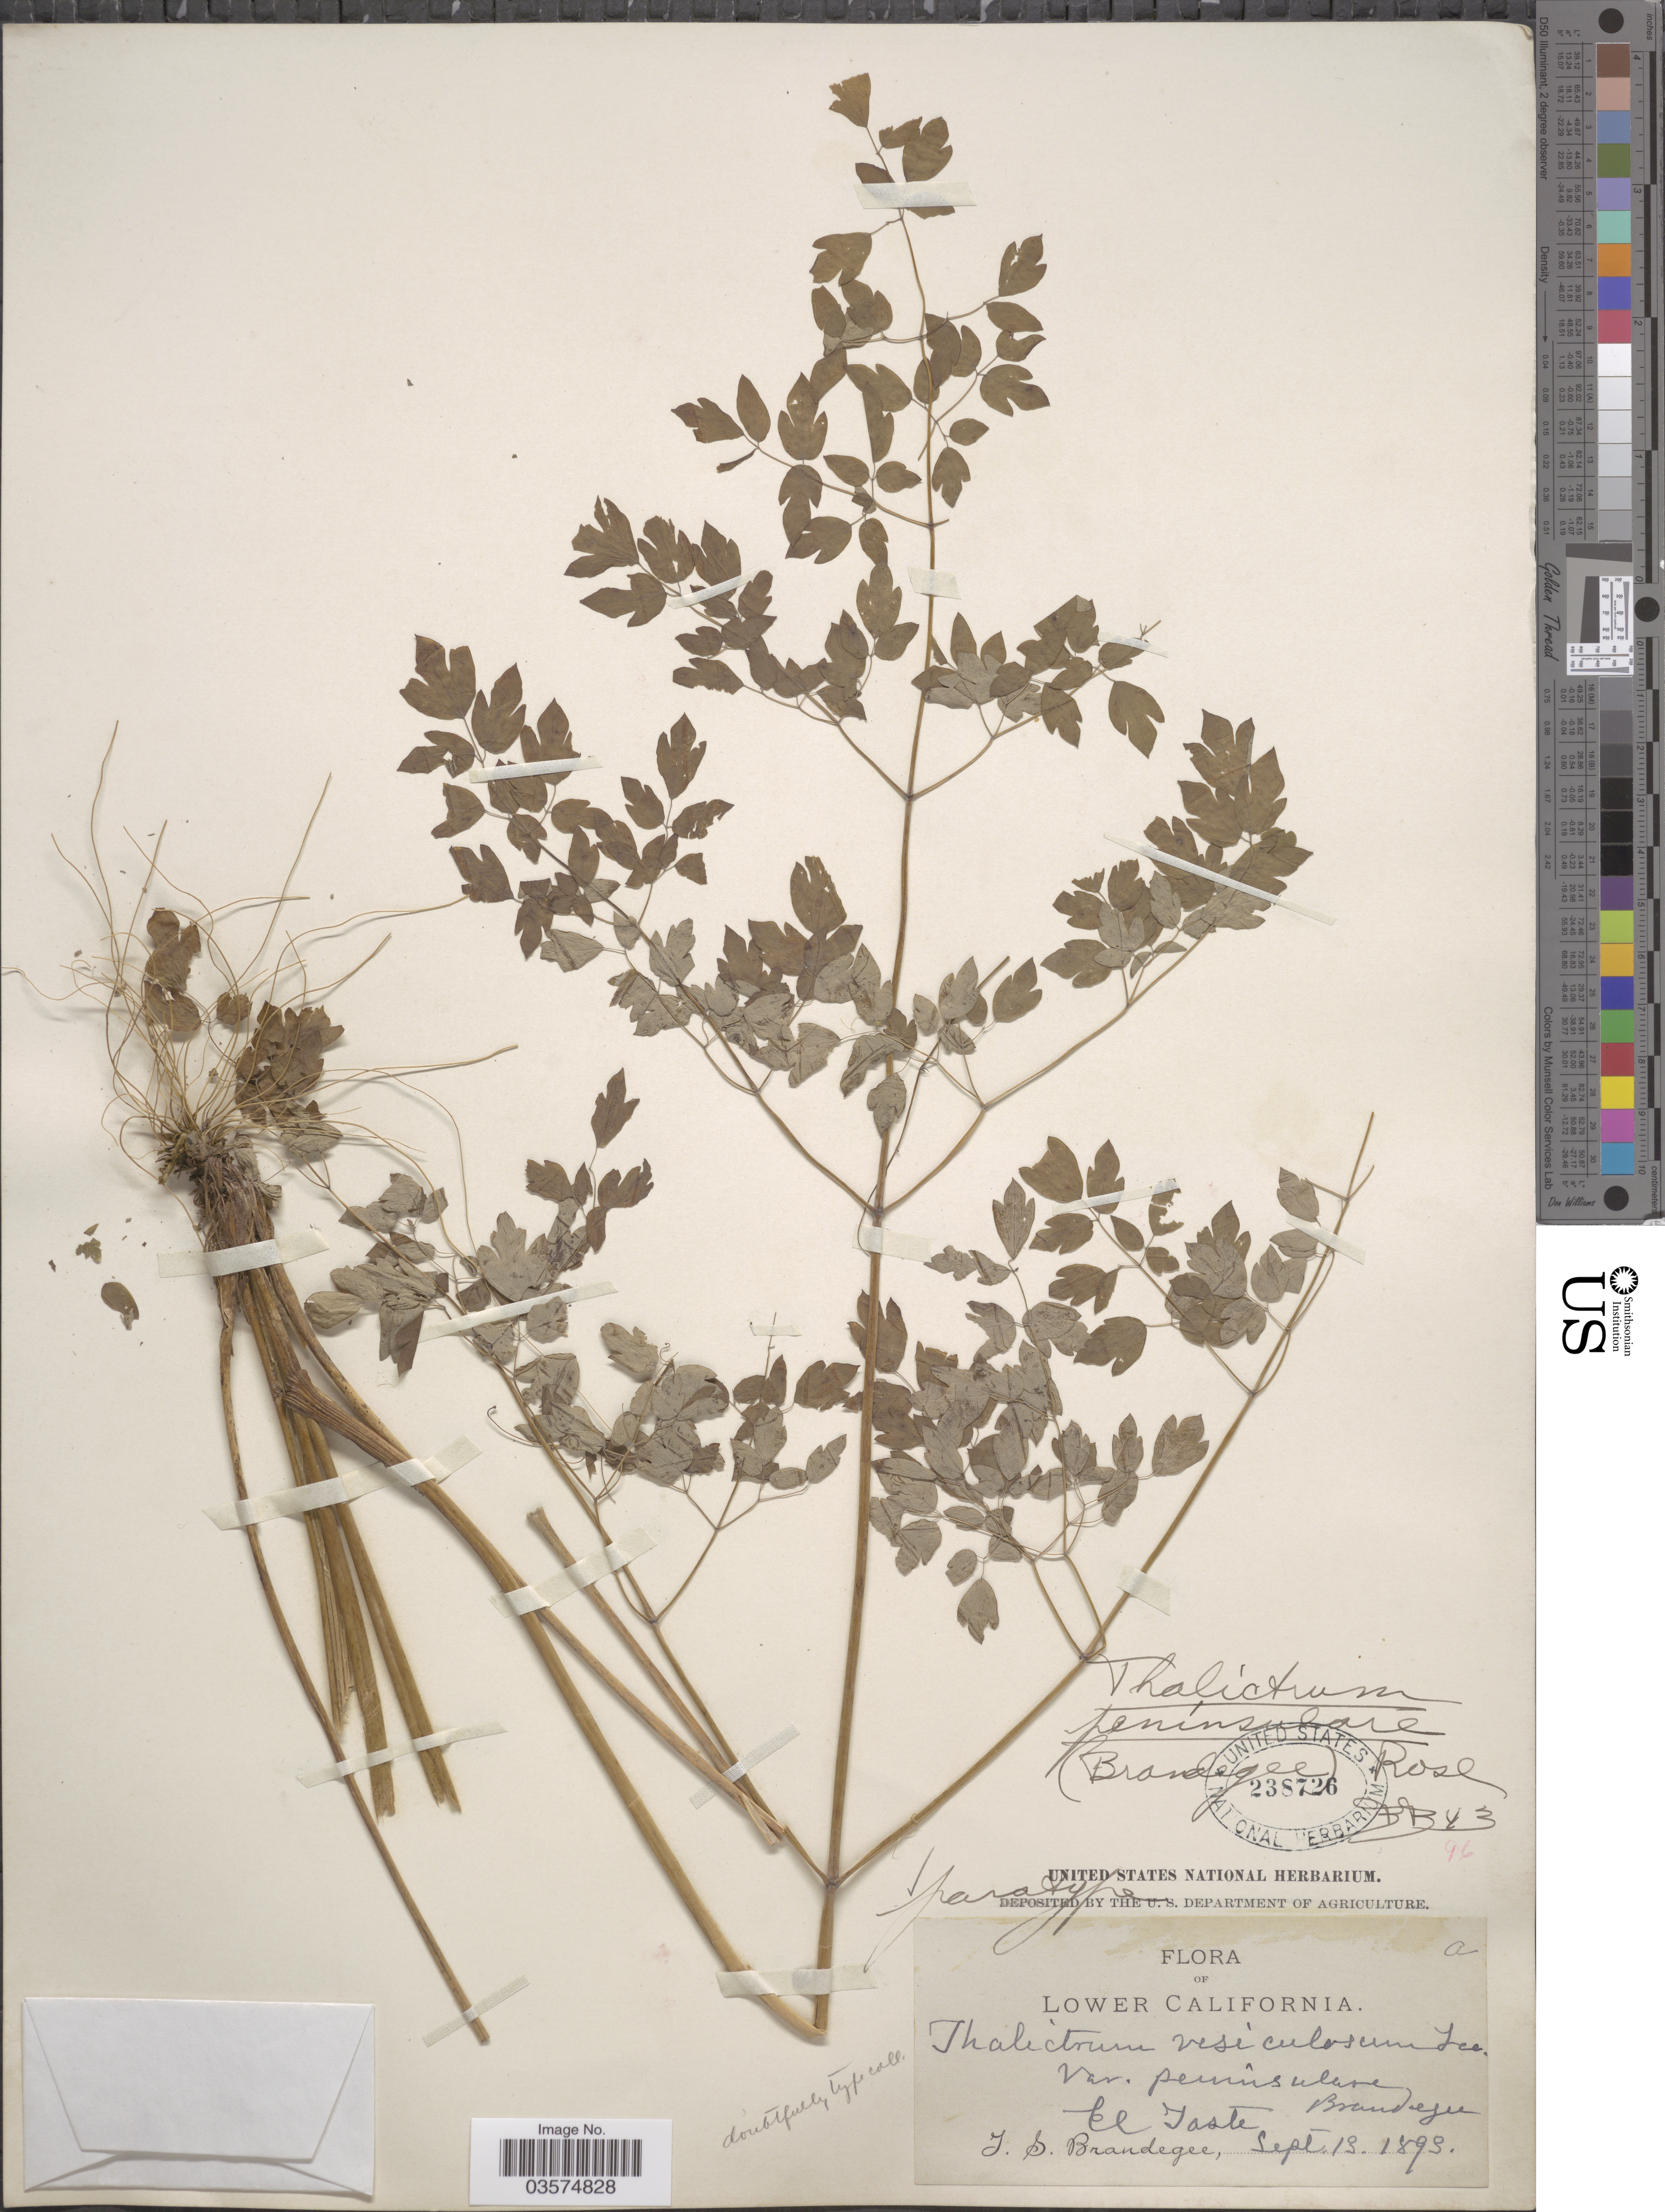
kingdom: Plantae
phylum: Tracheophyta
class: Magnoliopsida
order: Ranunculales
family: Ranunculaceae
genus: Thalictrum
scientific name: Thalictrum peninsulare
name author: (Brandegee) Rose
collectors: T. S. Brandegee (herbarium)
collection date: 1893-09-13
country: Mexico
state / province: Baja California Sur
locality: Lower California. El Taste.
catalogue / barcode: US 238726